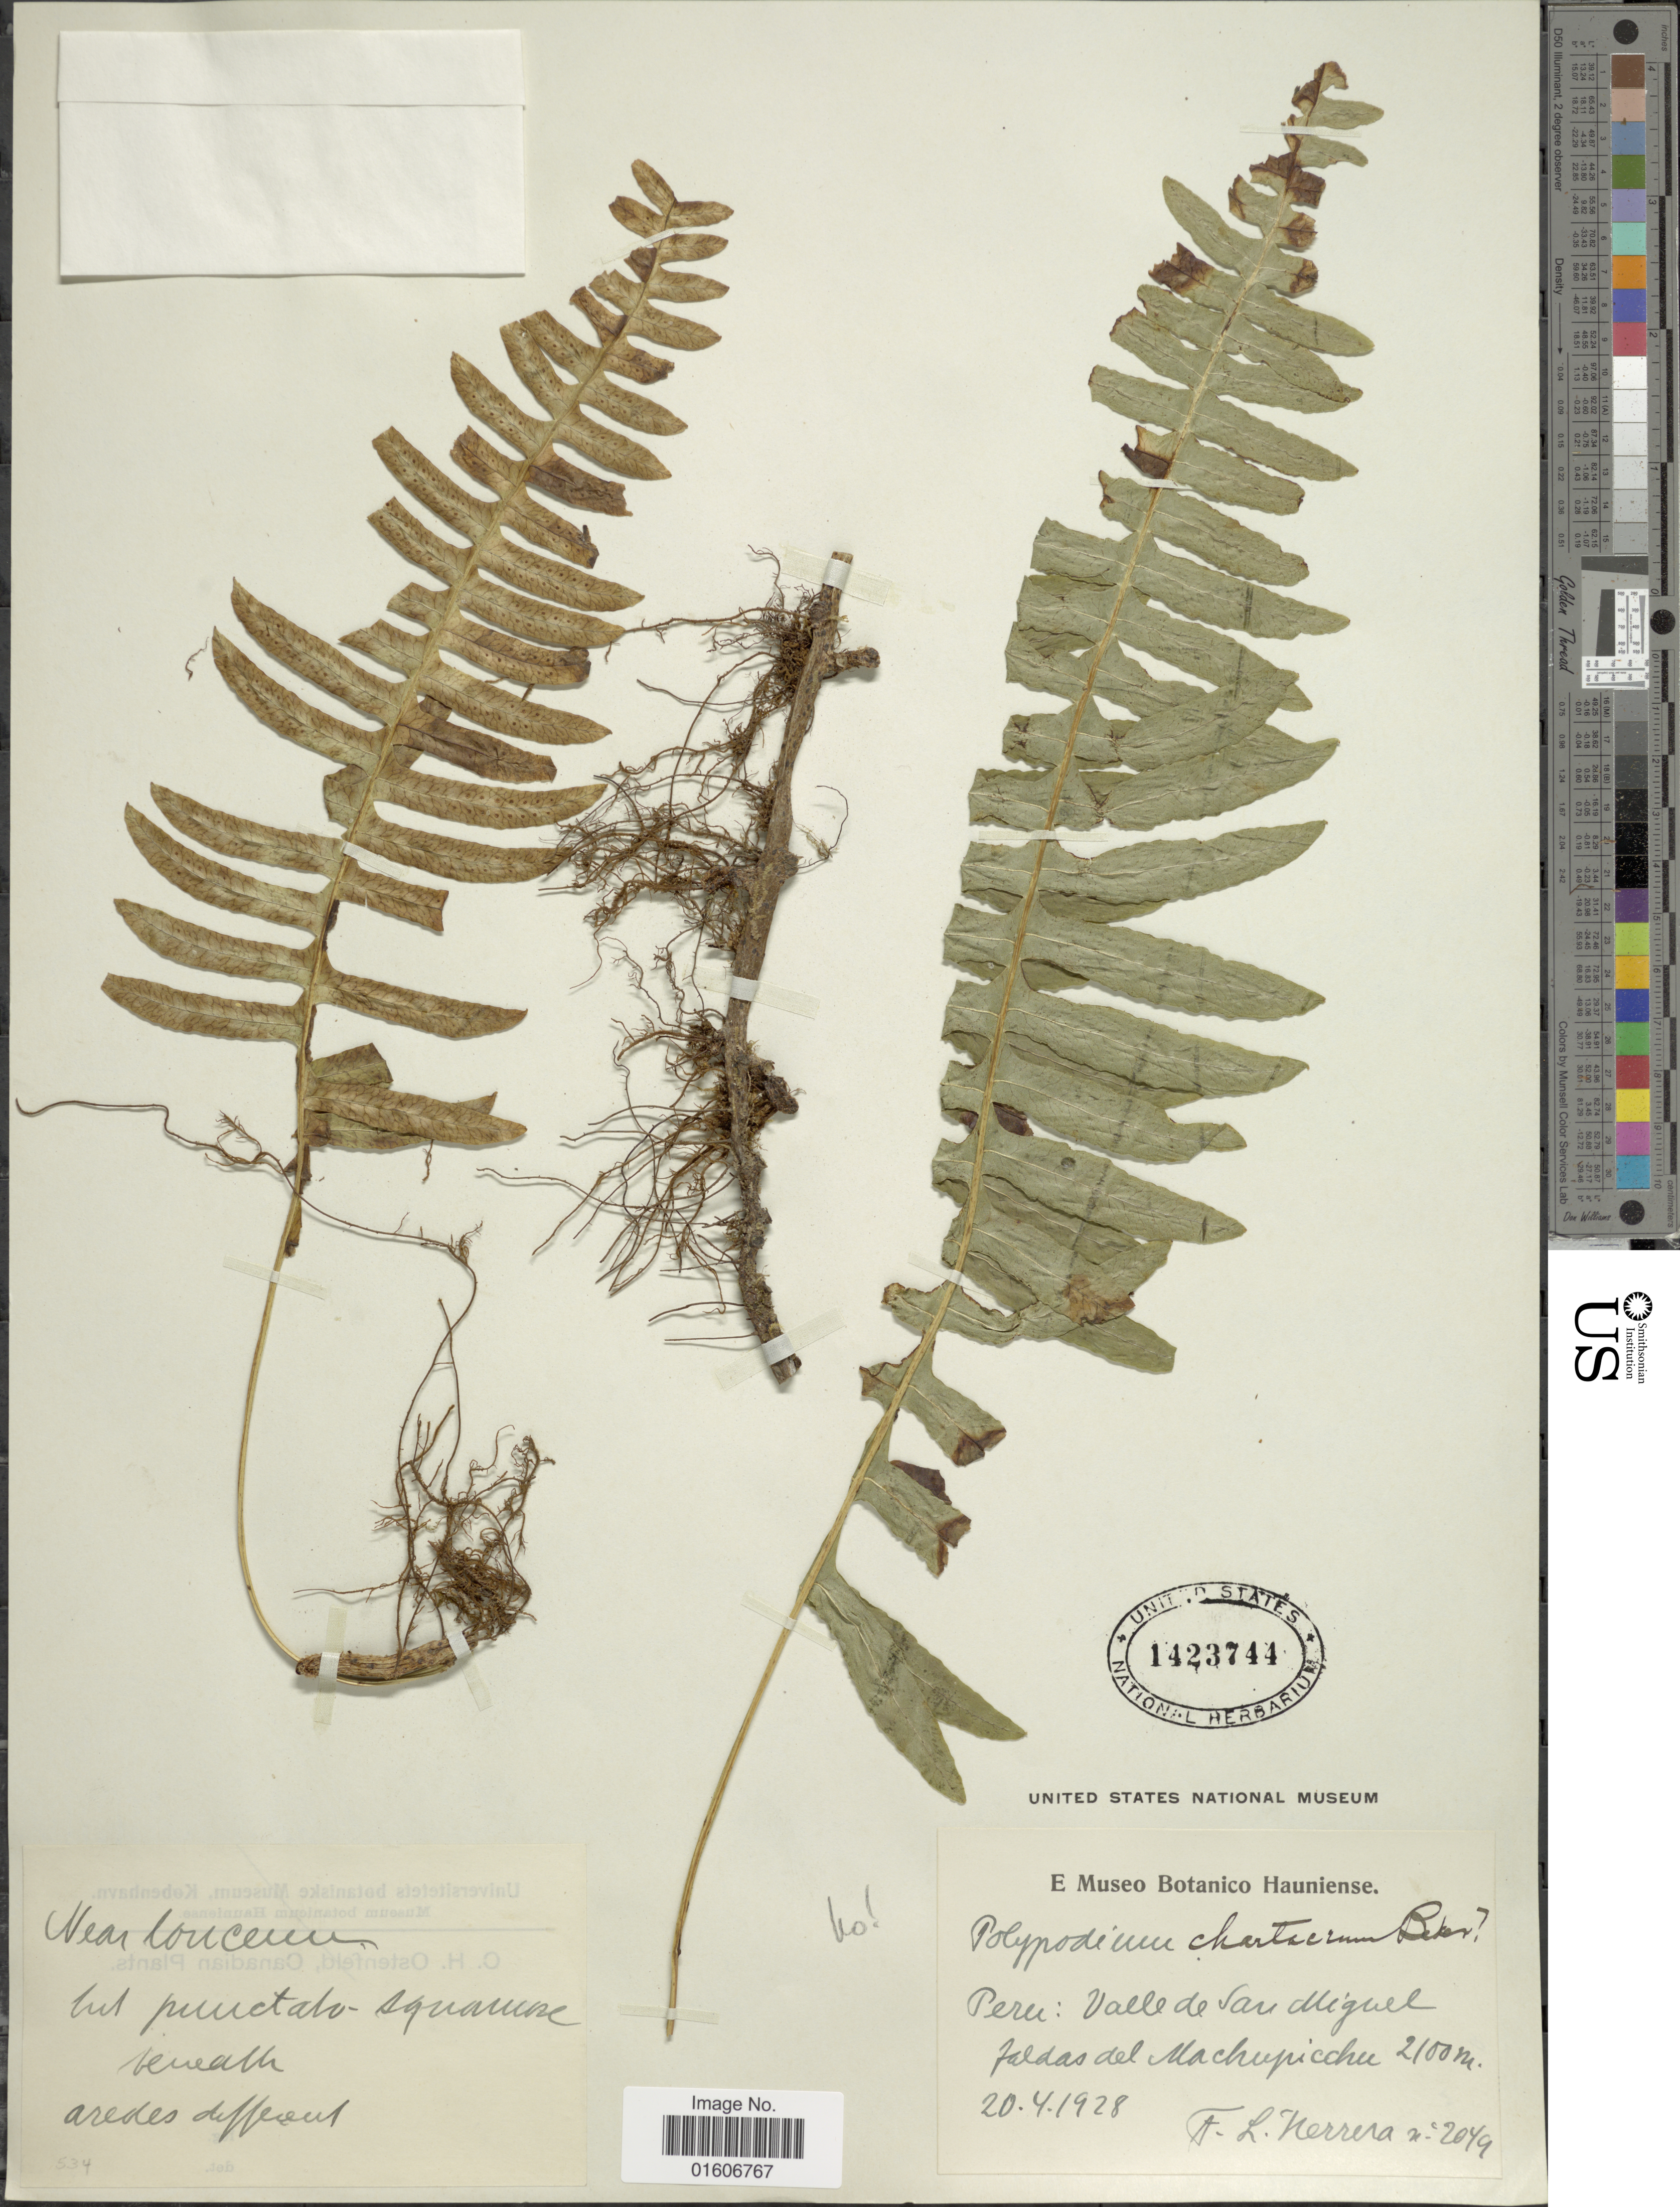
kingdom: Plantae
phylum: Tracheophyta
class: Polypodiopsida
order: Polypodiales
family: Polypodiaceae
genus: Serpocaulon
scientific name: Serpocaulon loriceum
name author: (L.) A.R. Sm.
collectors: F. L. Herrera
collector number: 2049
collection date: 1928-04-20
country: Peru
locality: Valle de San Miguel faldas del Machupichu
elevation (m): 2100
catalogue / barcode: US 1423744